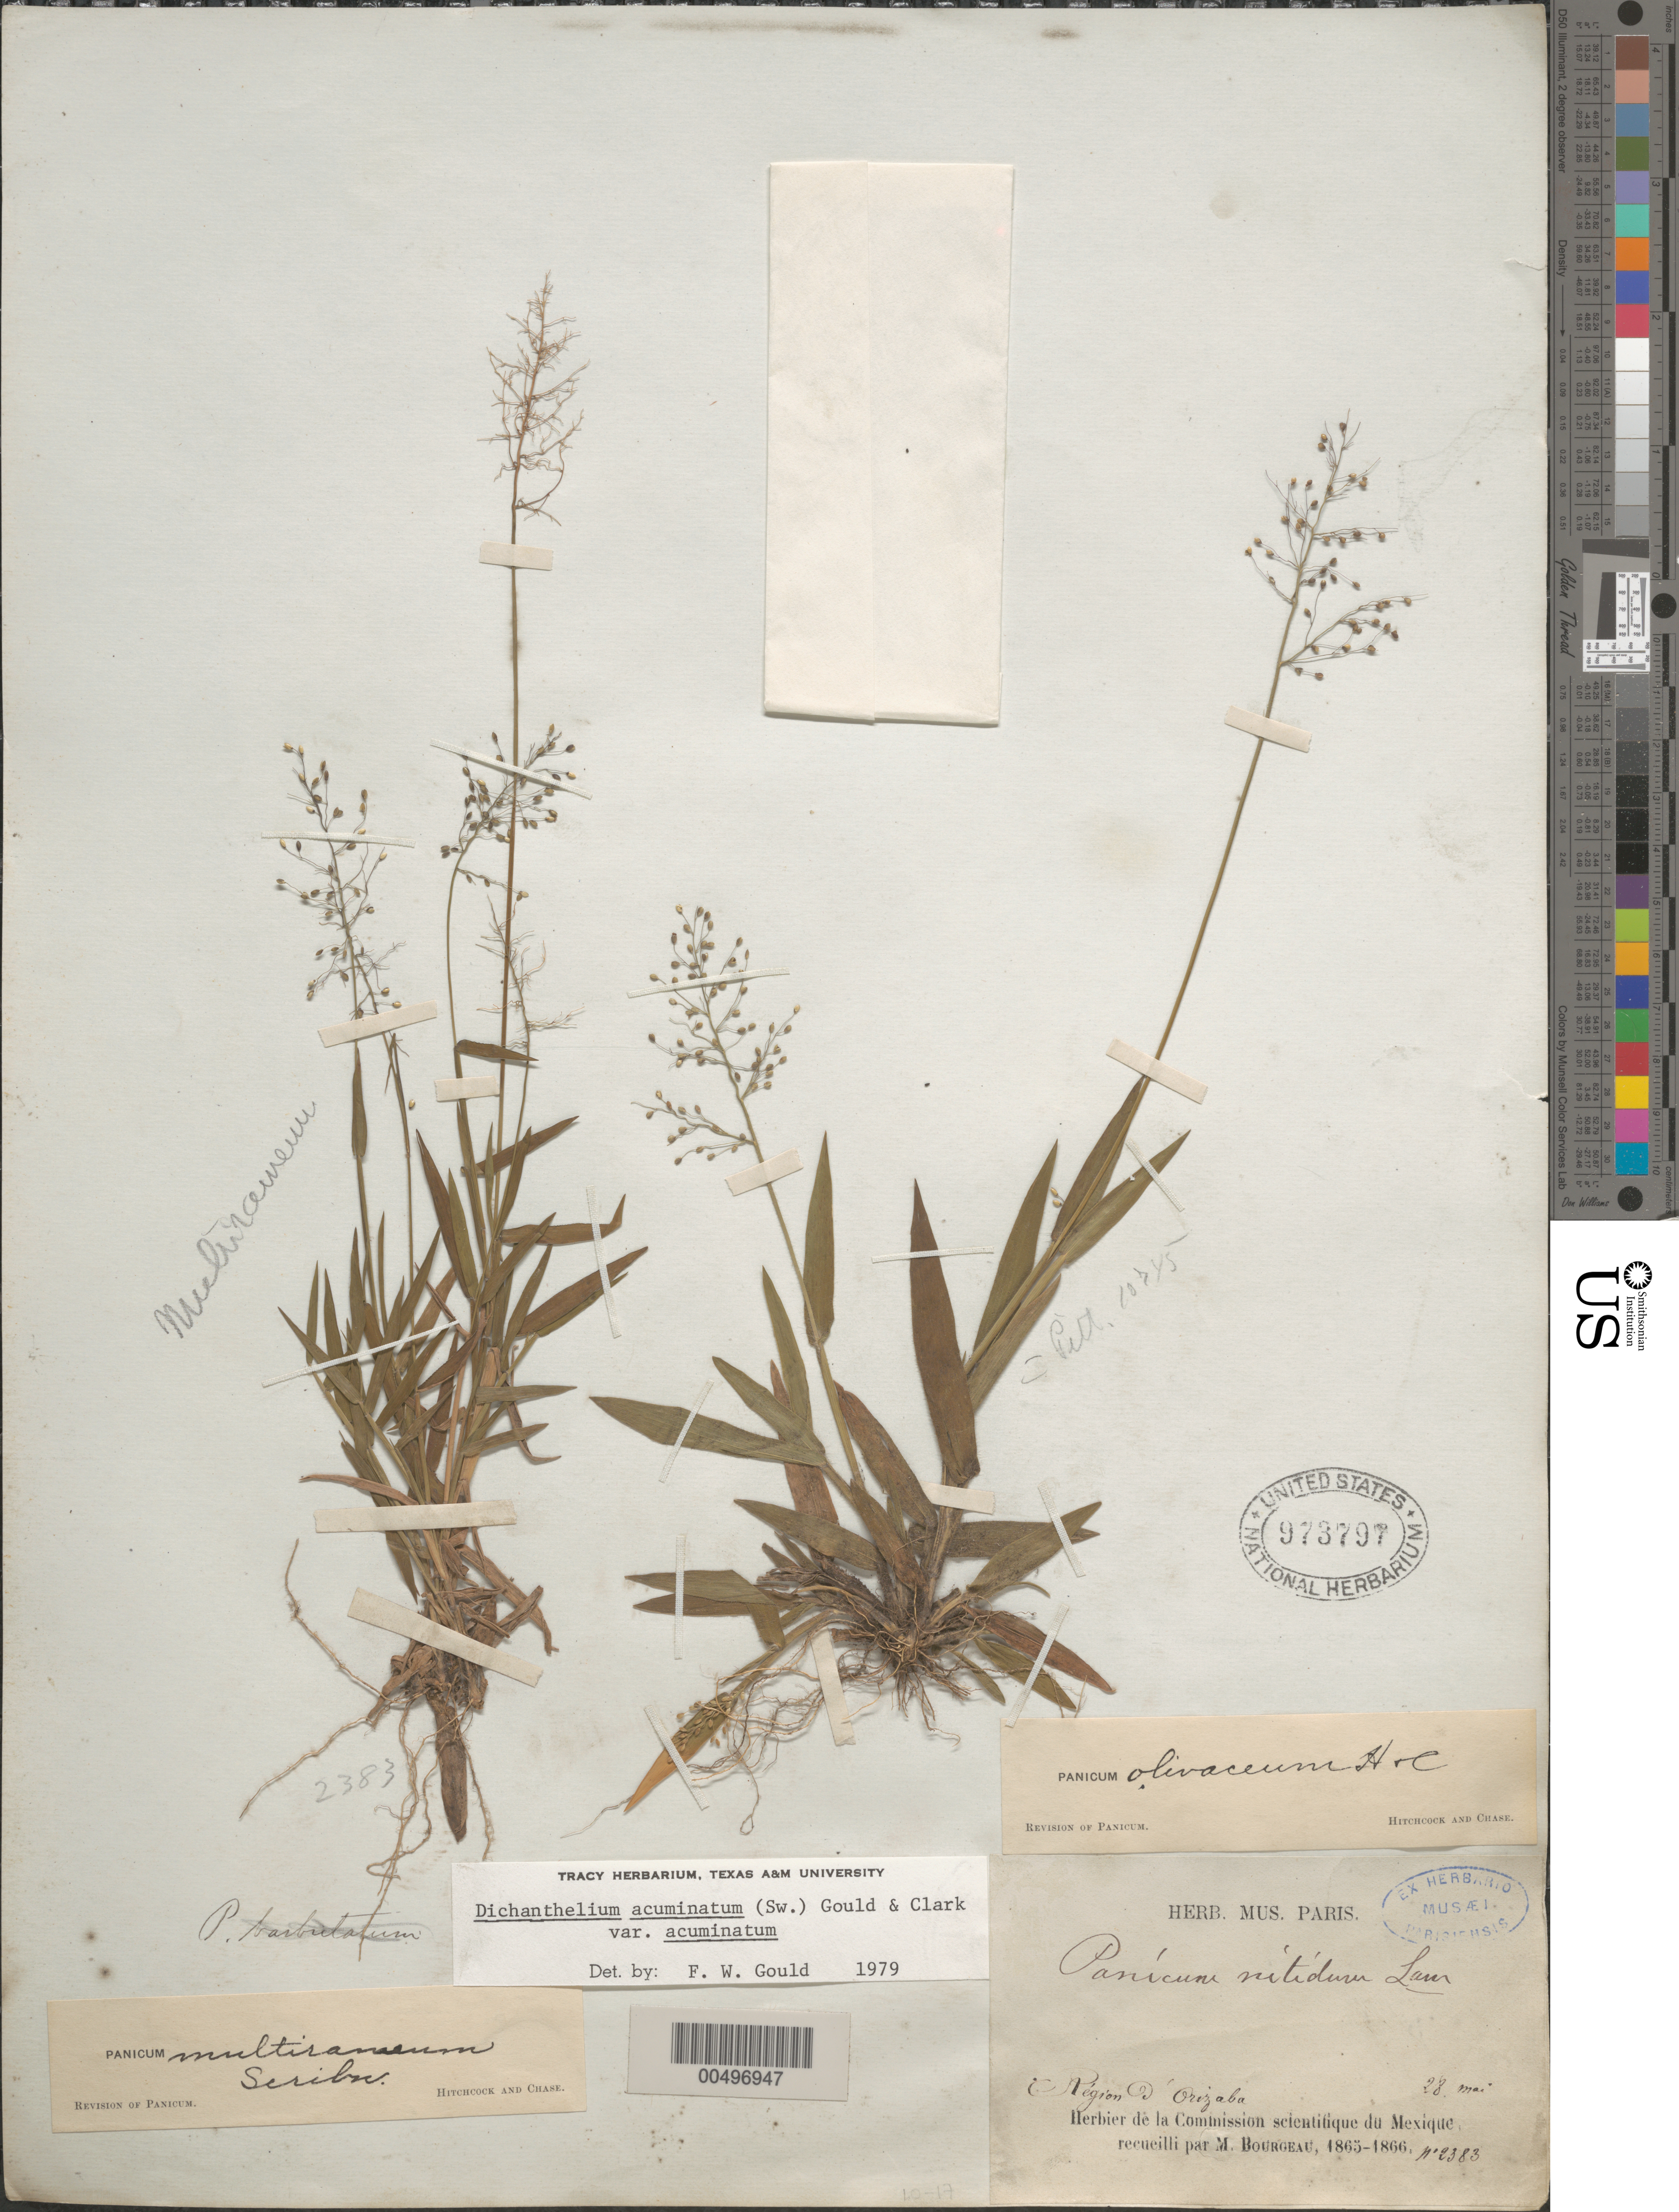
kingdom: Plantae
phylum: Tracheophyta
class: Liliopsida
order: Poales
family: Poaceae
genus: Dichanthelium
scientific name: Dichanthelium acuminatum var. acuminatum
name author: (Sw.) Gould & C.A. Clark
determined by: Gould, F. W.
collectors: E. Bourgeau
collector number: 2383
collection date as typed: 28 May 1865 or 28 May 1866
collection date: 1865-05-28 or 1866-05-28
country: Mexico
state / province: Veracruz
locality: Region of Orizaba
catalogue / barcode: US 973797